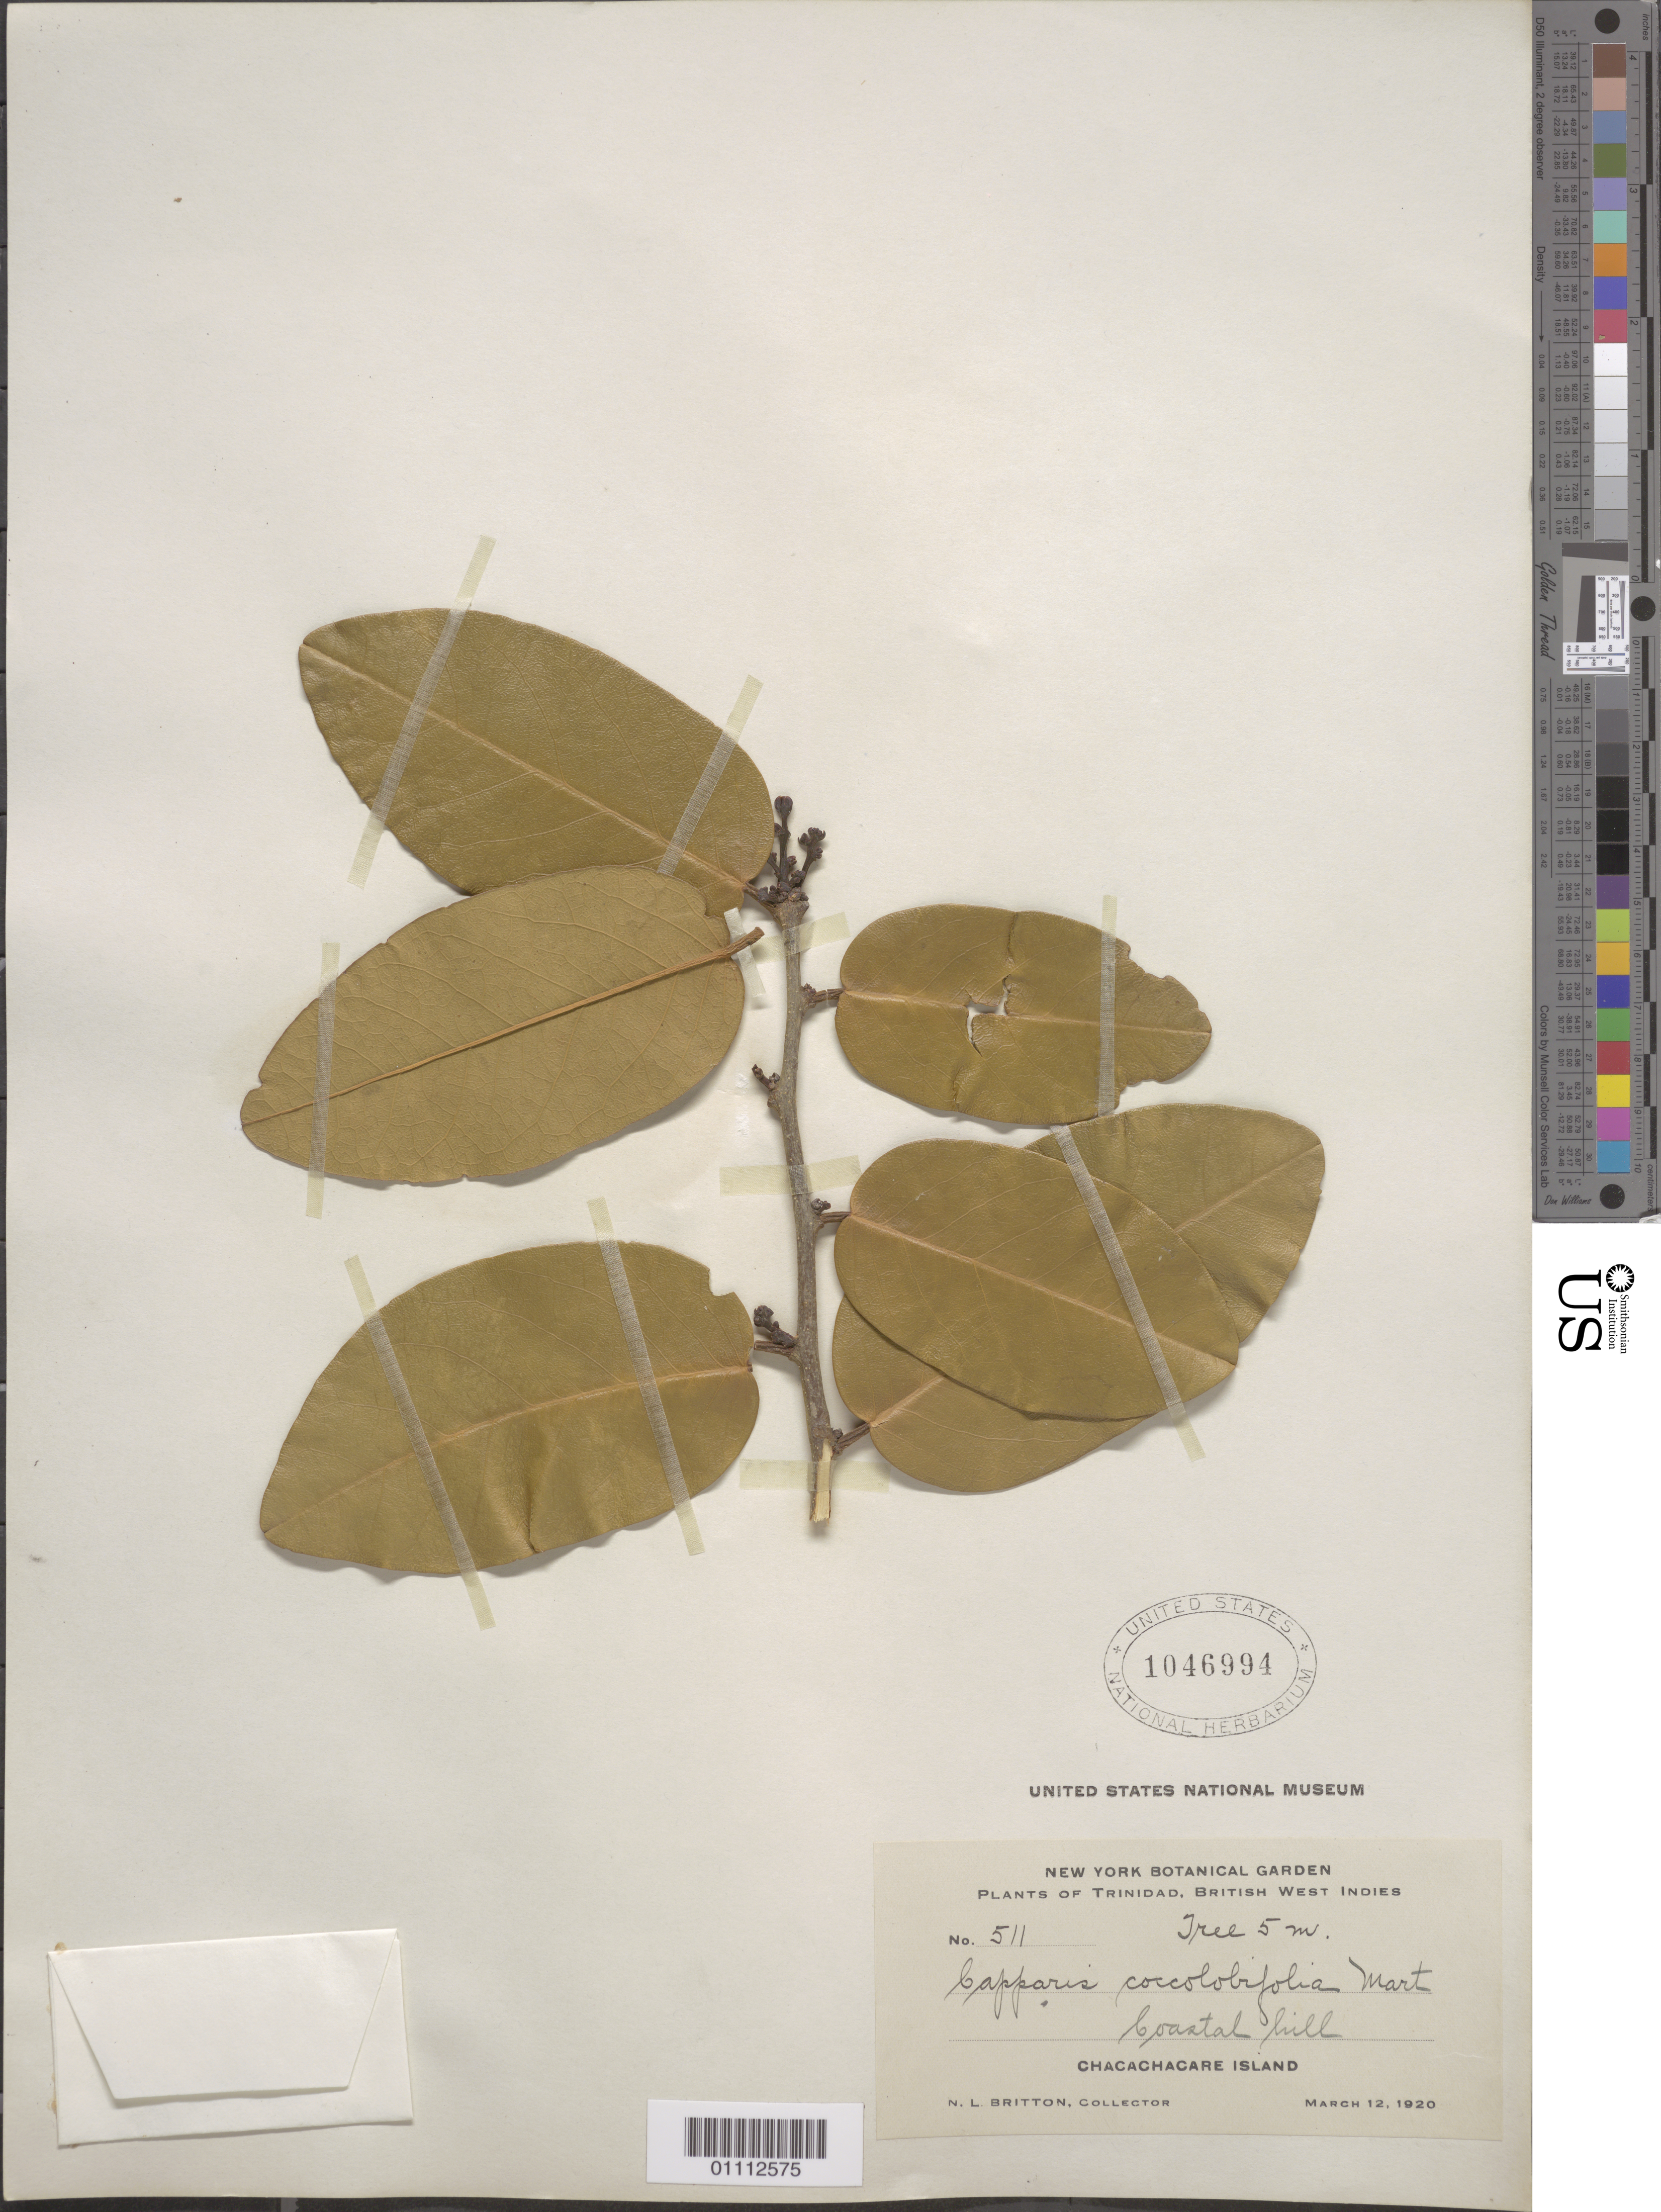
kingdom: Plantae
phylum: Tracheophyta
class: Magnoliopsida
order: Brassicales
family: Capparaceae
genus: Cynophalla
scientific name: Cynophalla hastata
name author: (Jacq.) J. Presl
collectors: N. Britton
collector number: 511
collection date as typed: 12 Mar 1920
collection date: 1920-03-12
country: Trinidad and Tobago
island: Chacachacare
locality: Chacachacare Island. Coastal hill.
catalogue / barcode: US 1046994